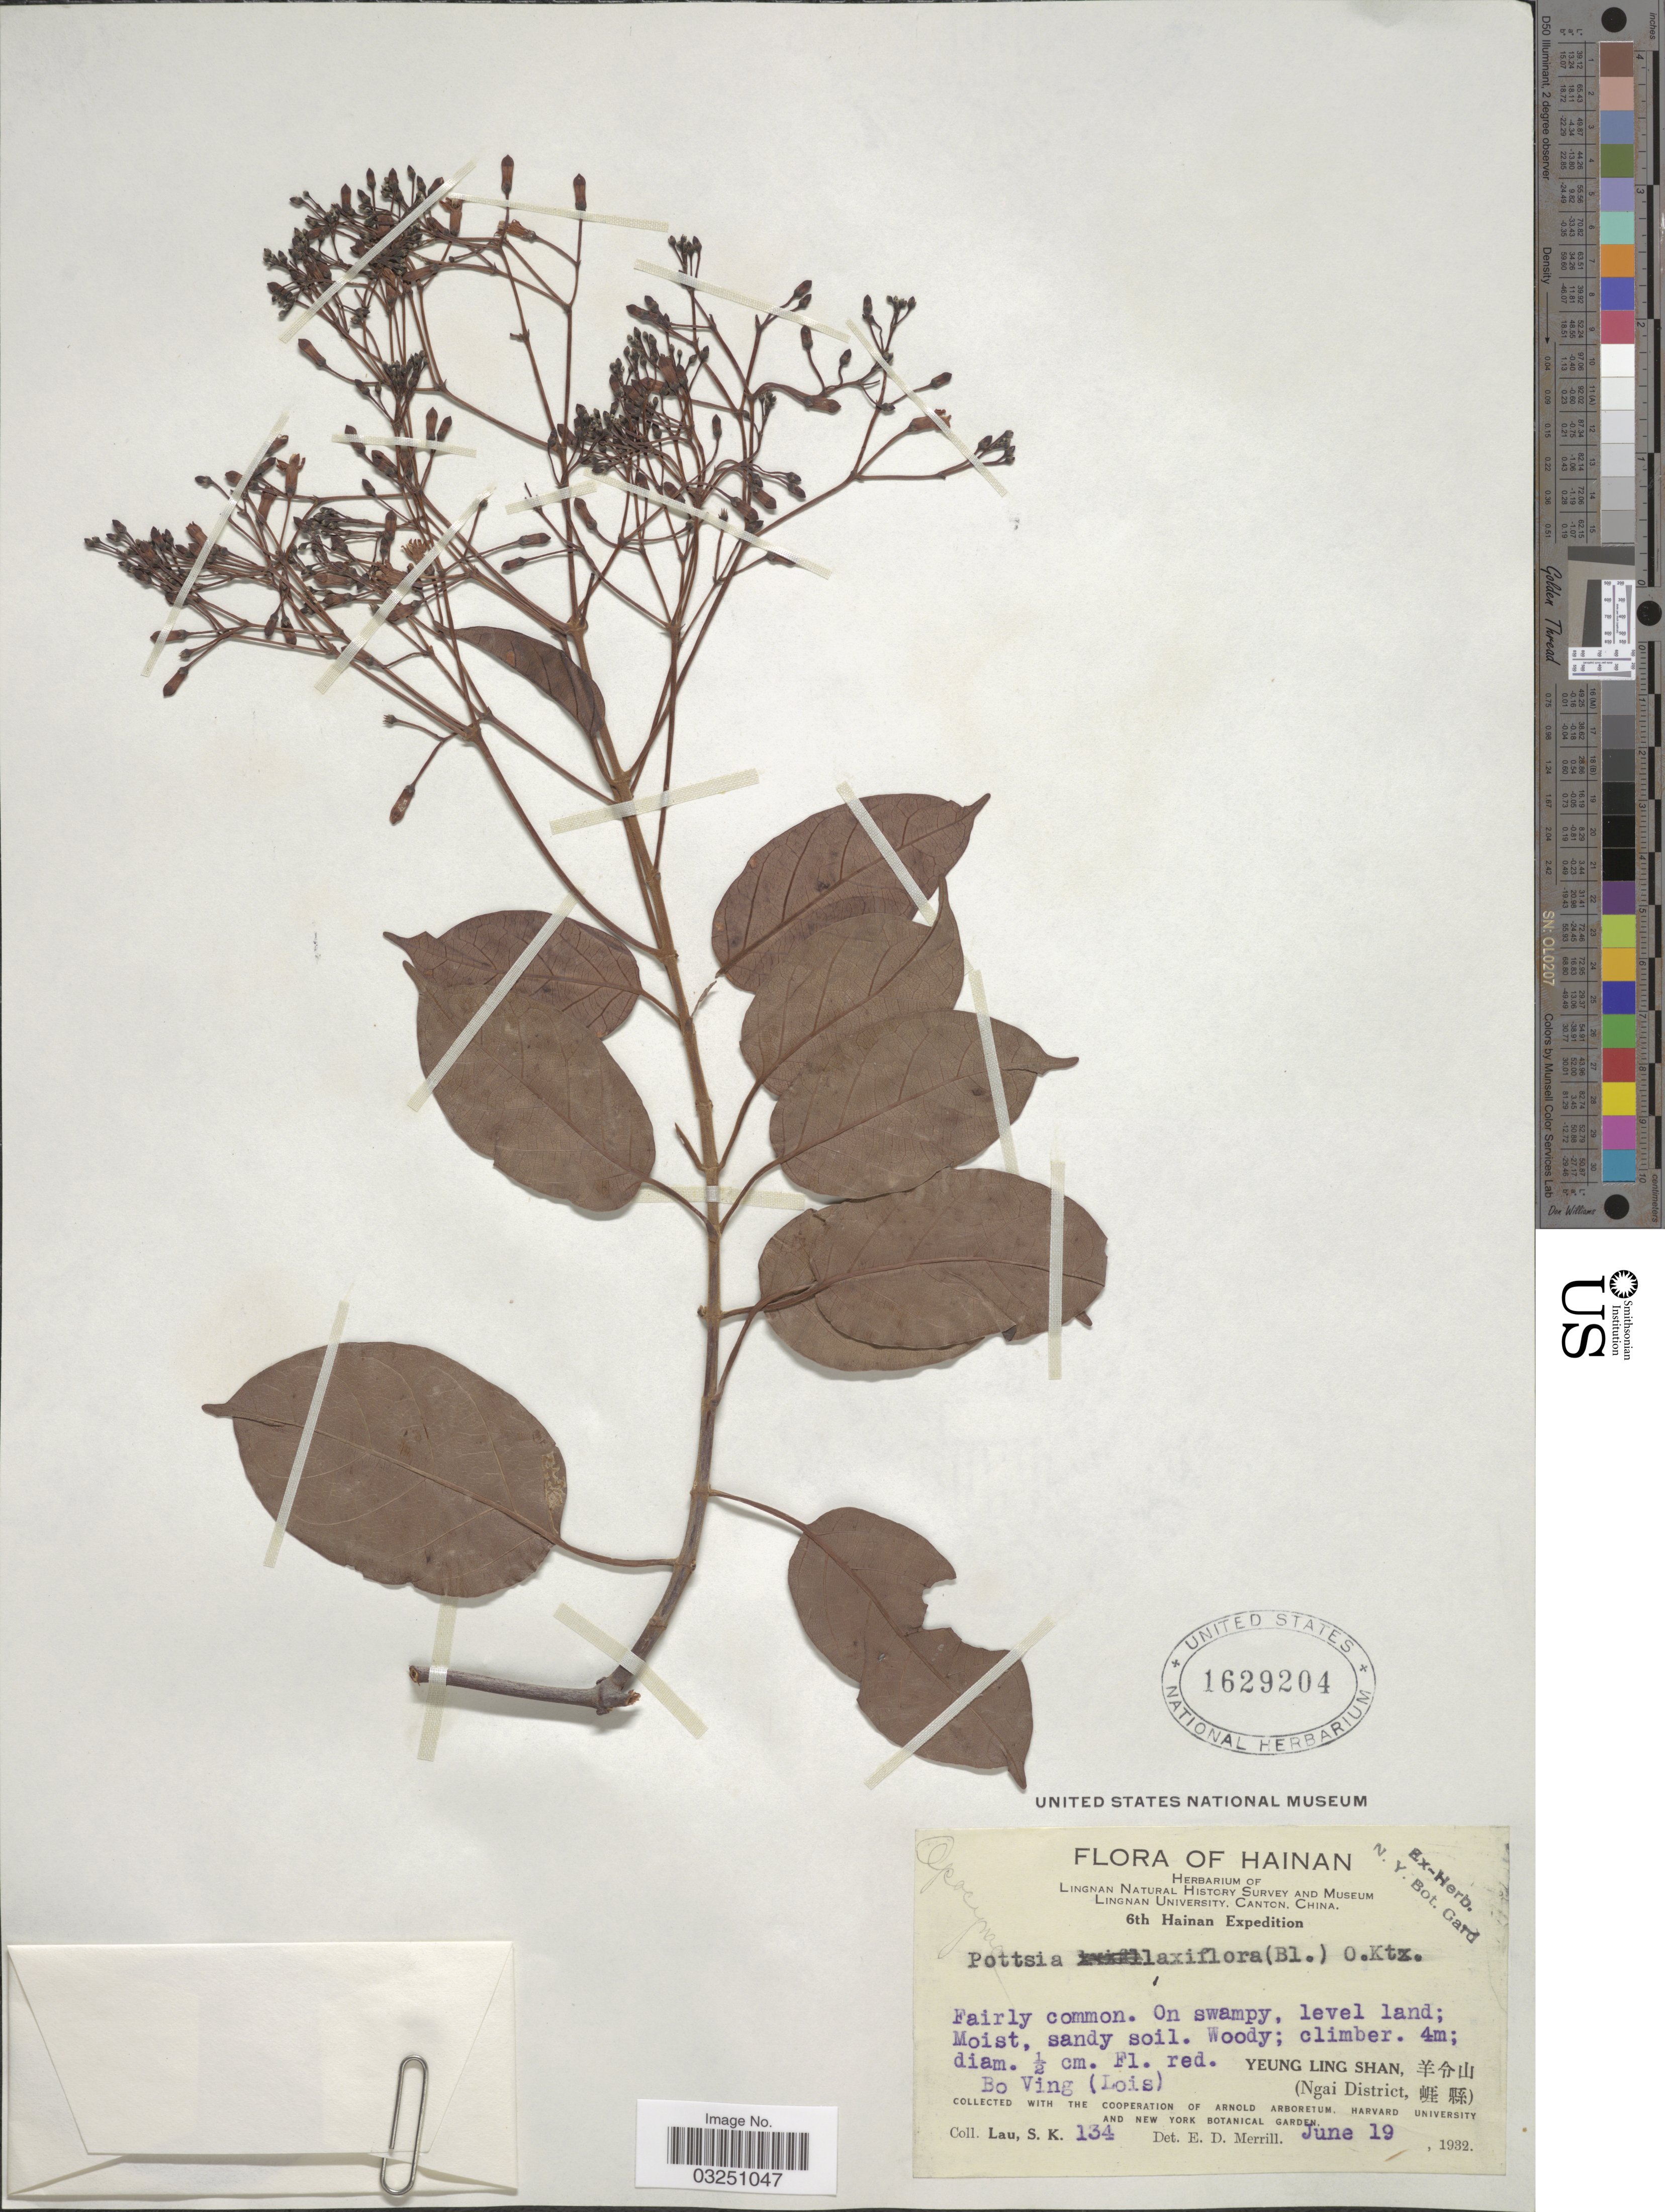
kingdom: Plantae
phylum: Tracheophyta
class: Magnoliopsida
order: Gentianales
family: Apocynaceae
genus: Pottsia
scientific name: Pottsia laxiflora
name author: (Blume) Kuntze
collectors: S. K. Lau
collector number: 134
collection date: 1932-06-19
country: China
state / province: Hainan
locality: Yeung Ling Shan Bo Ving (Lois), (Ngai District).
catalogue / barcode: US 1629204